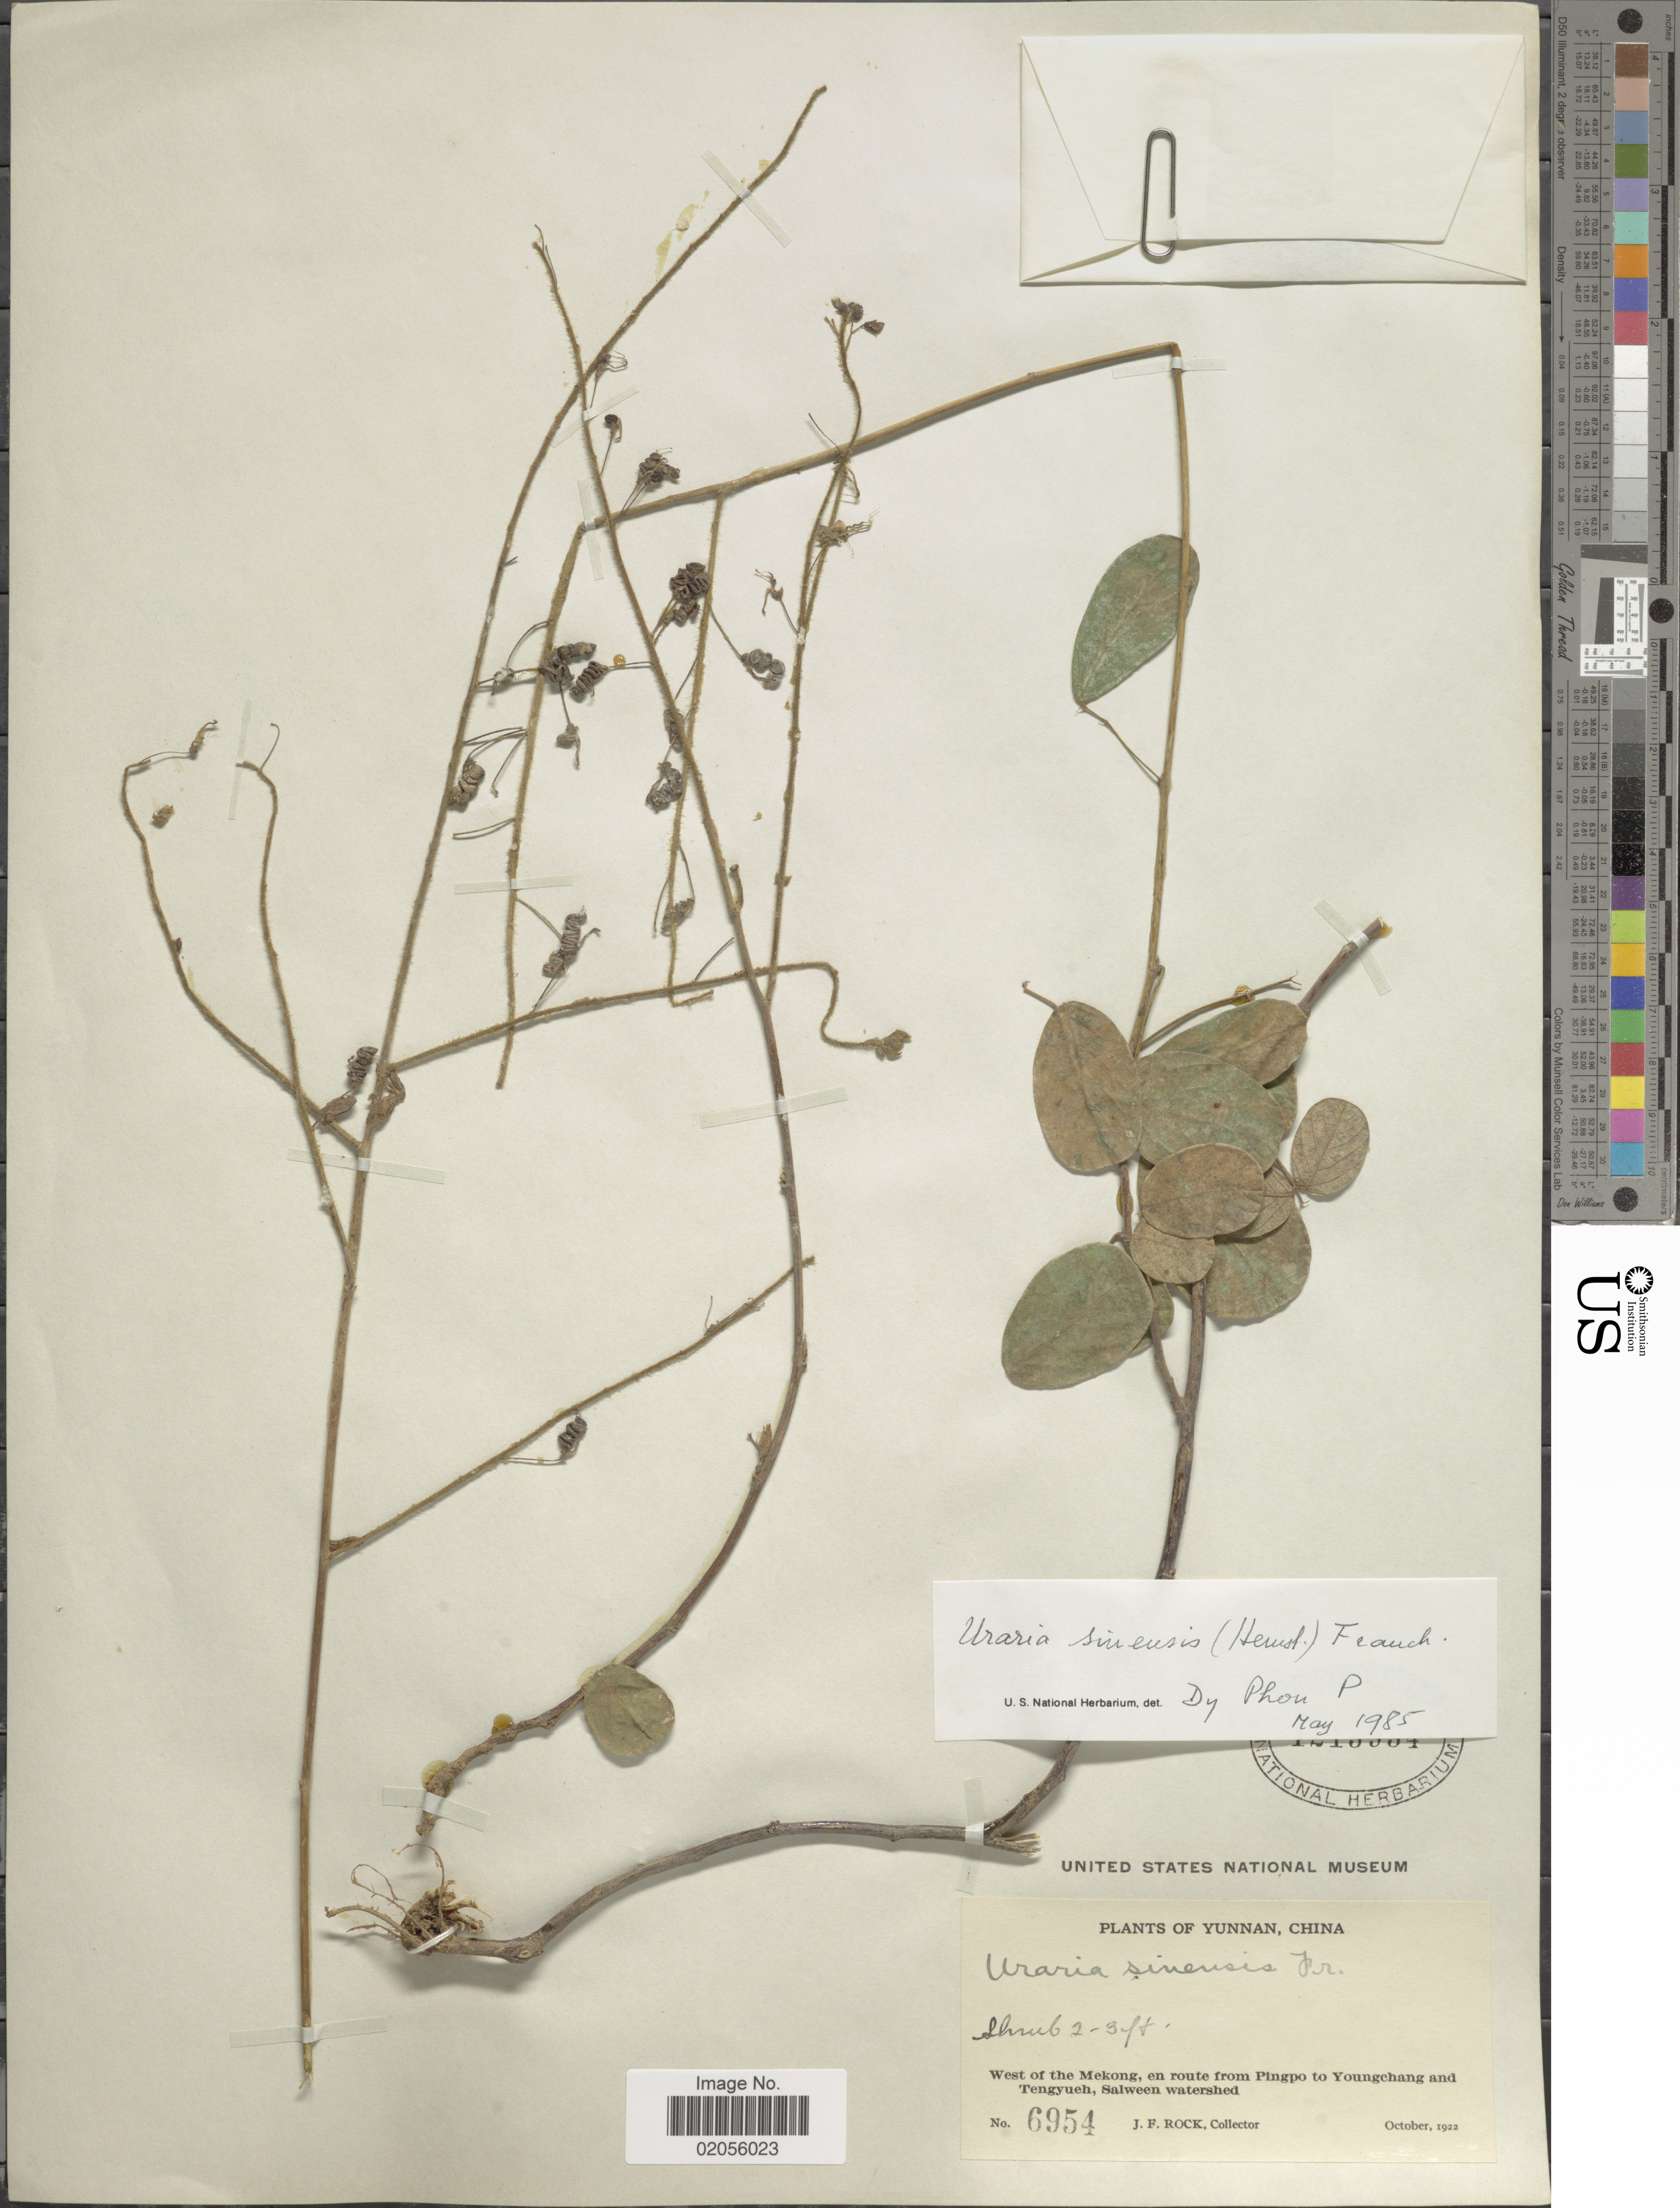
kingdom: Plantae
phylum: Tracheophyta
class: Magnoliopsida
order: Fabales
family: Fabaceae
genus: Uraria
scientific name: Uraria sinensis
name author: (J.H. Hemsl.) Franch.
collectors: J. Rock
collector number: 6954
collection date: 1922-10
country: China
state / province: Yunnan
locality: West of the Mekong, en route to Youngchang and Tengyueh, Salween watershed